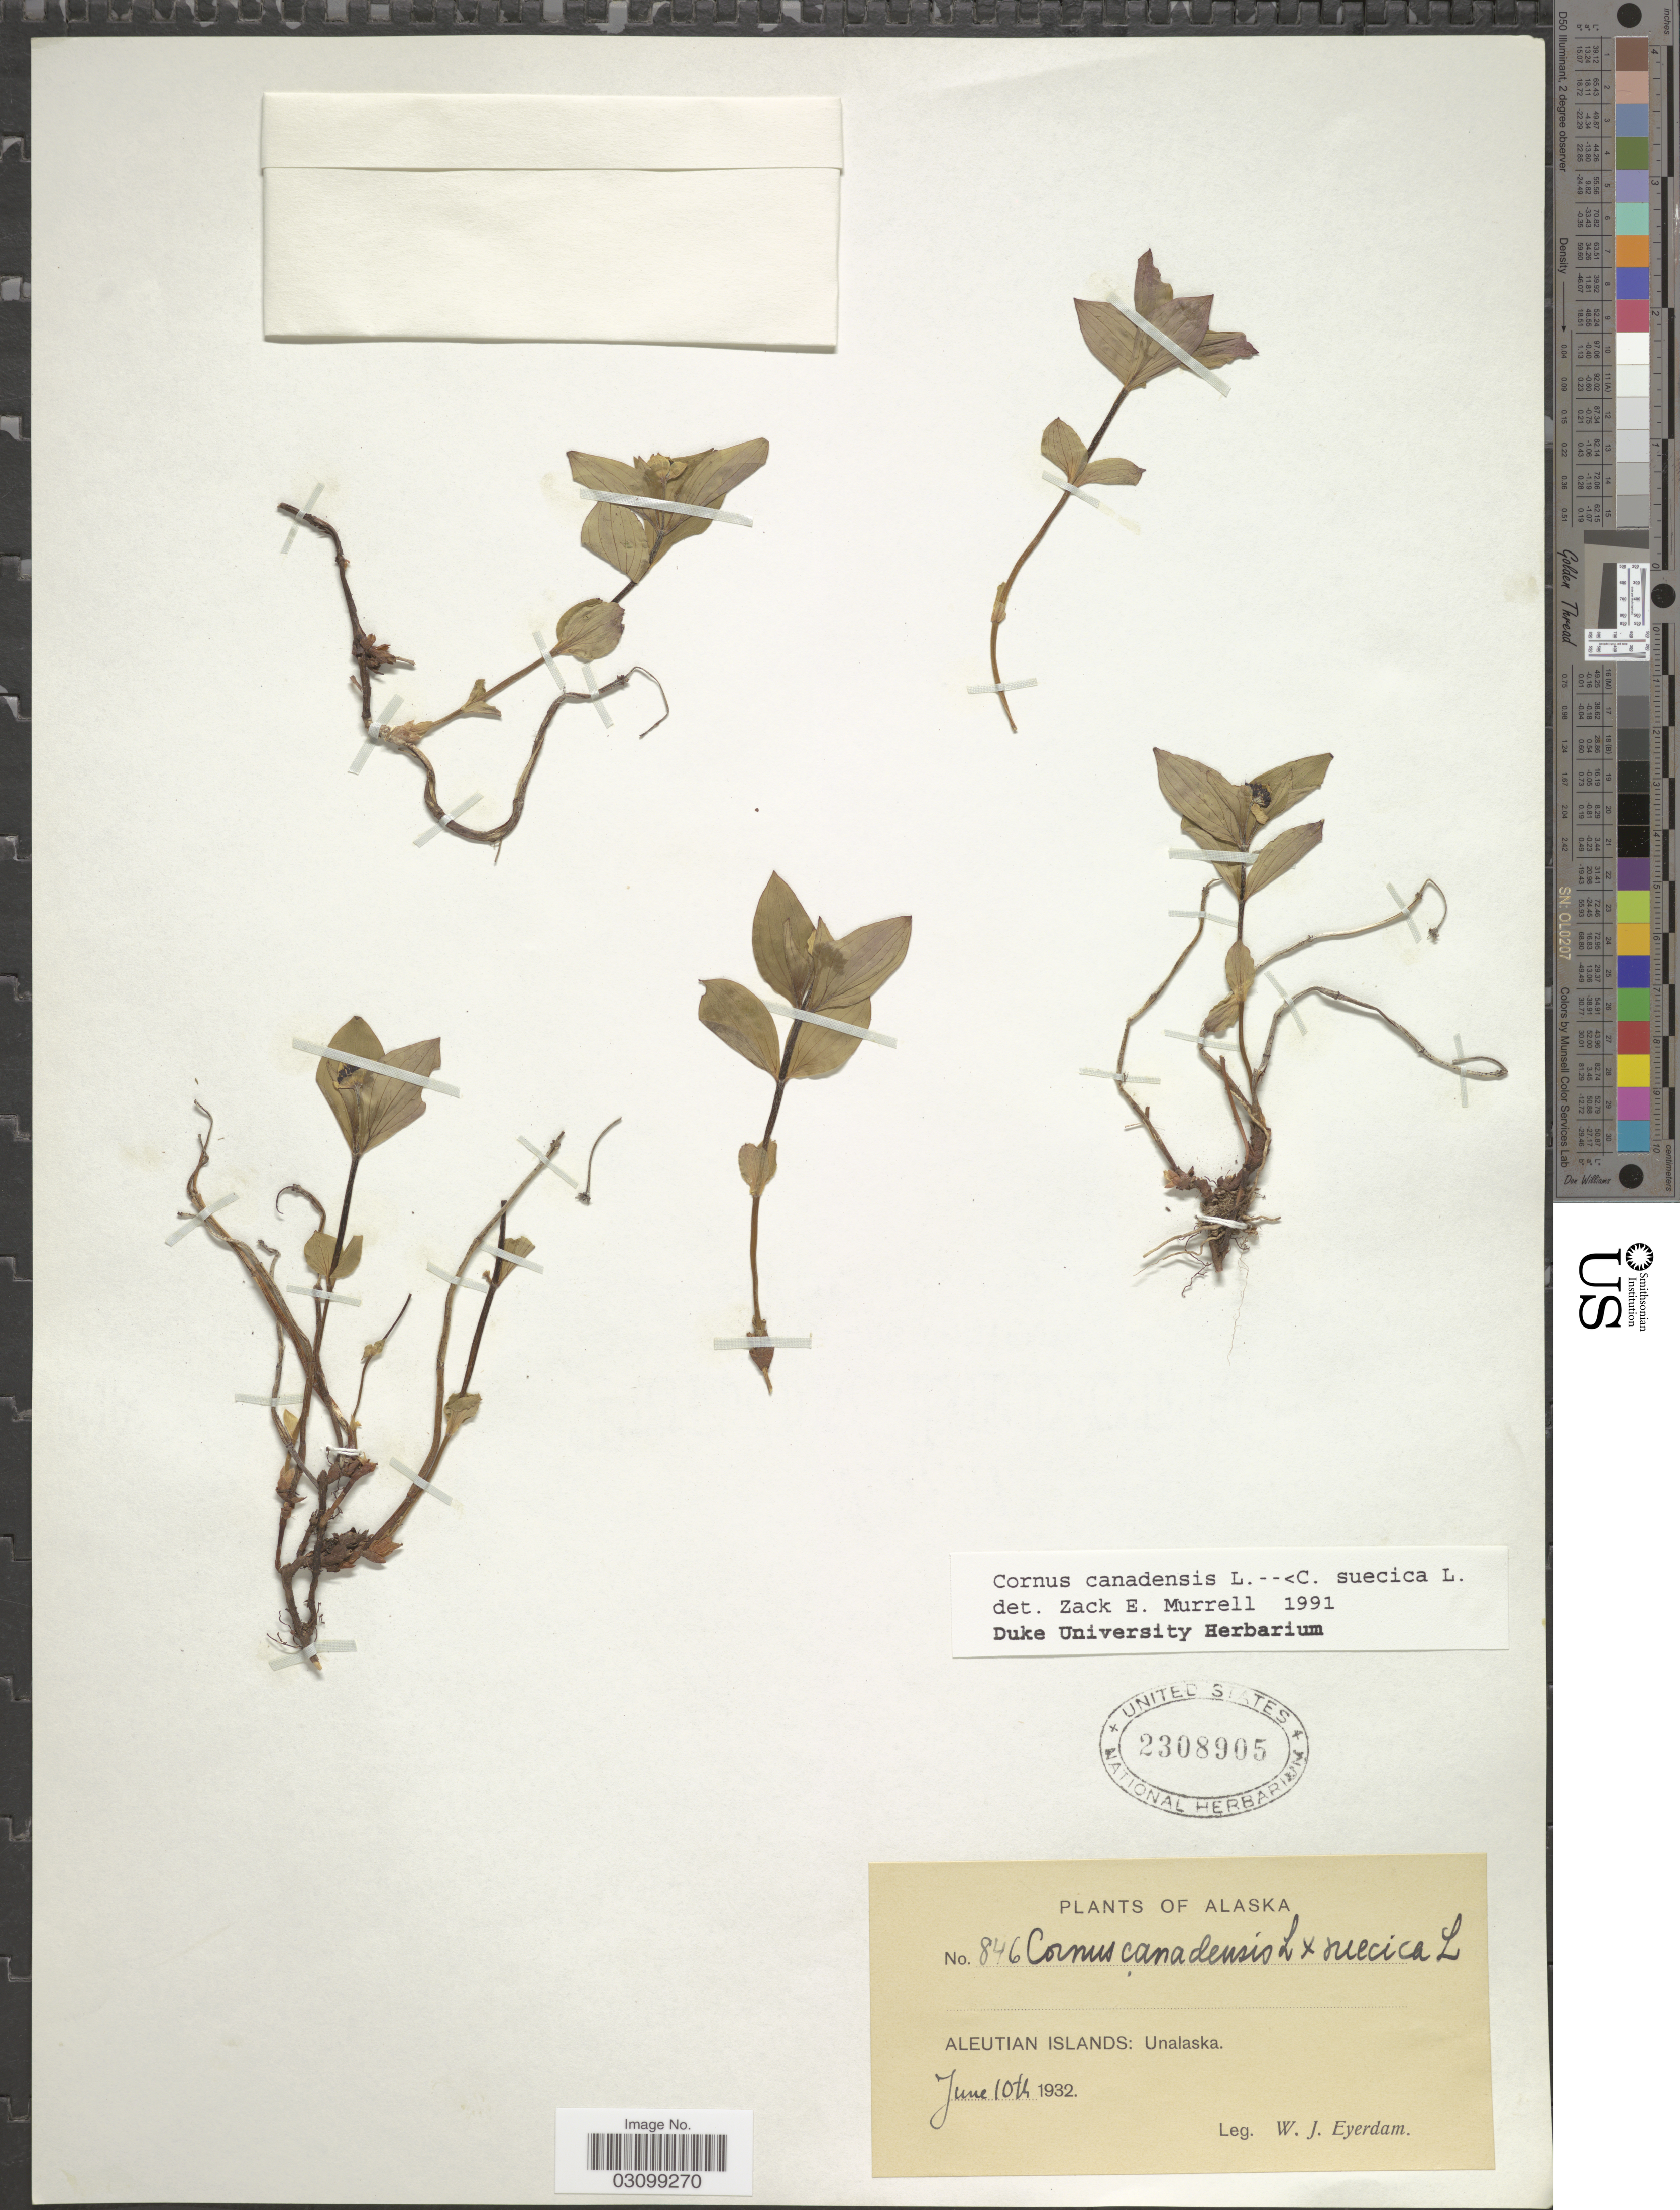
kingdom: Plantae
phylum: Tracheophyta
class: Magnoliopsida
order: Cornales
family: Cornaceae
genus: Cornus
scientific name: Cornus sp.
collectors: W. J. Eyerdam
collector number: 846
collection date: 1932-06-10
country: United States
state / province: Alaska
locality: Aleutian Islands: Unalaska.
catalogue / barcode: US 2308905